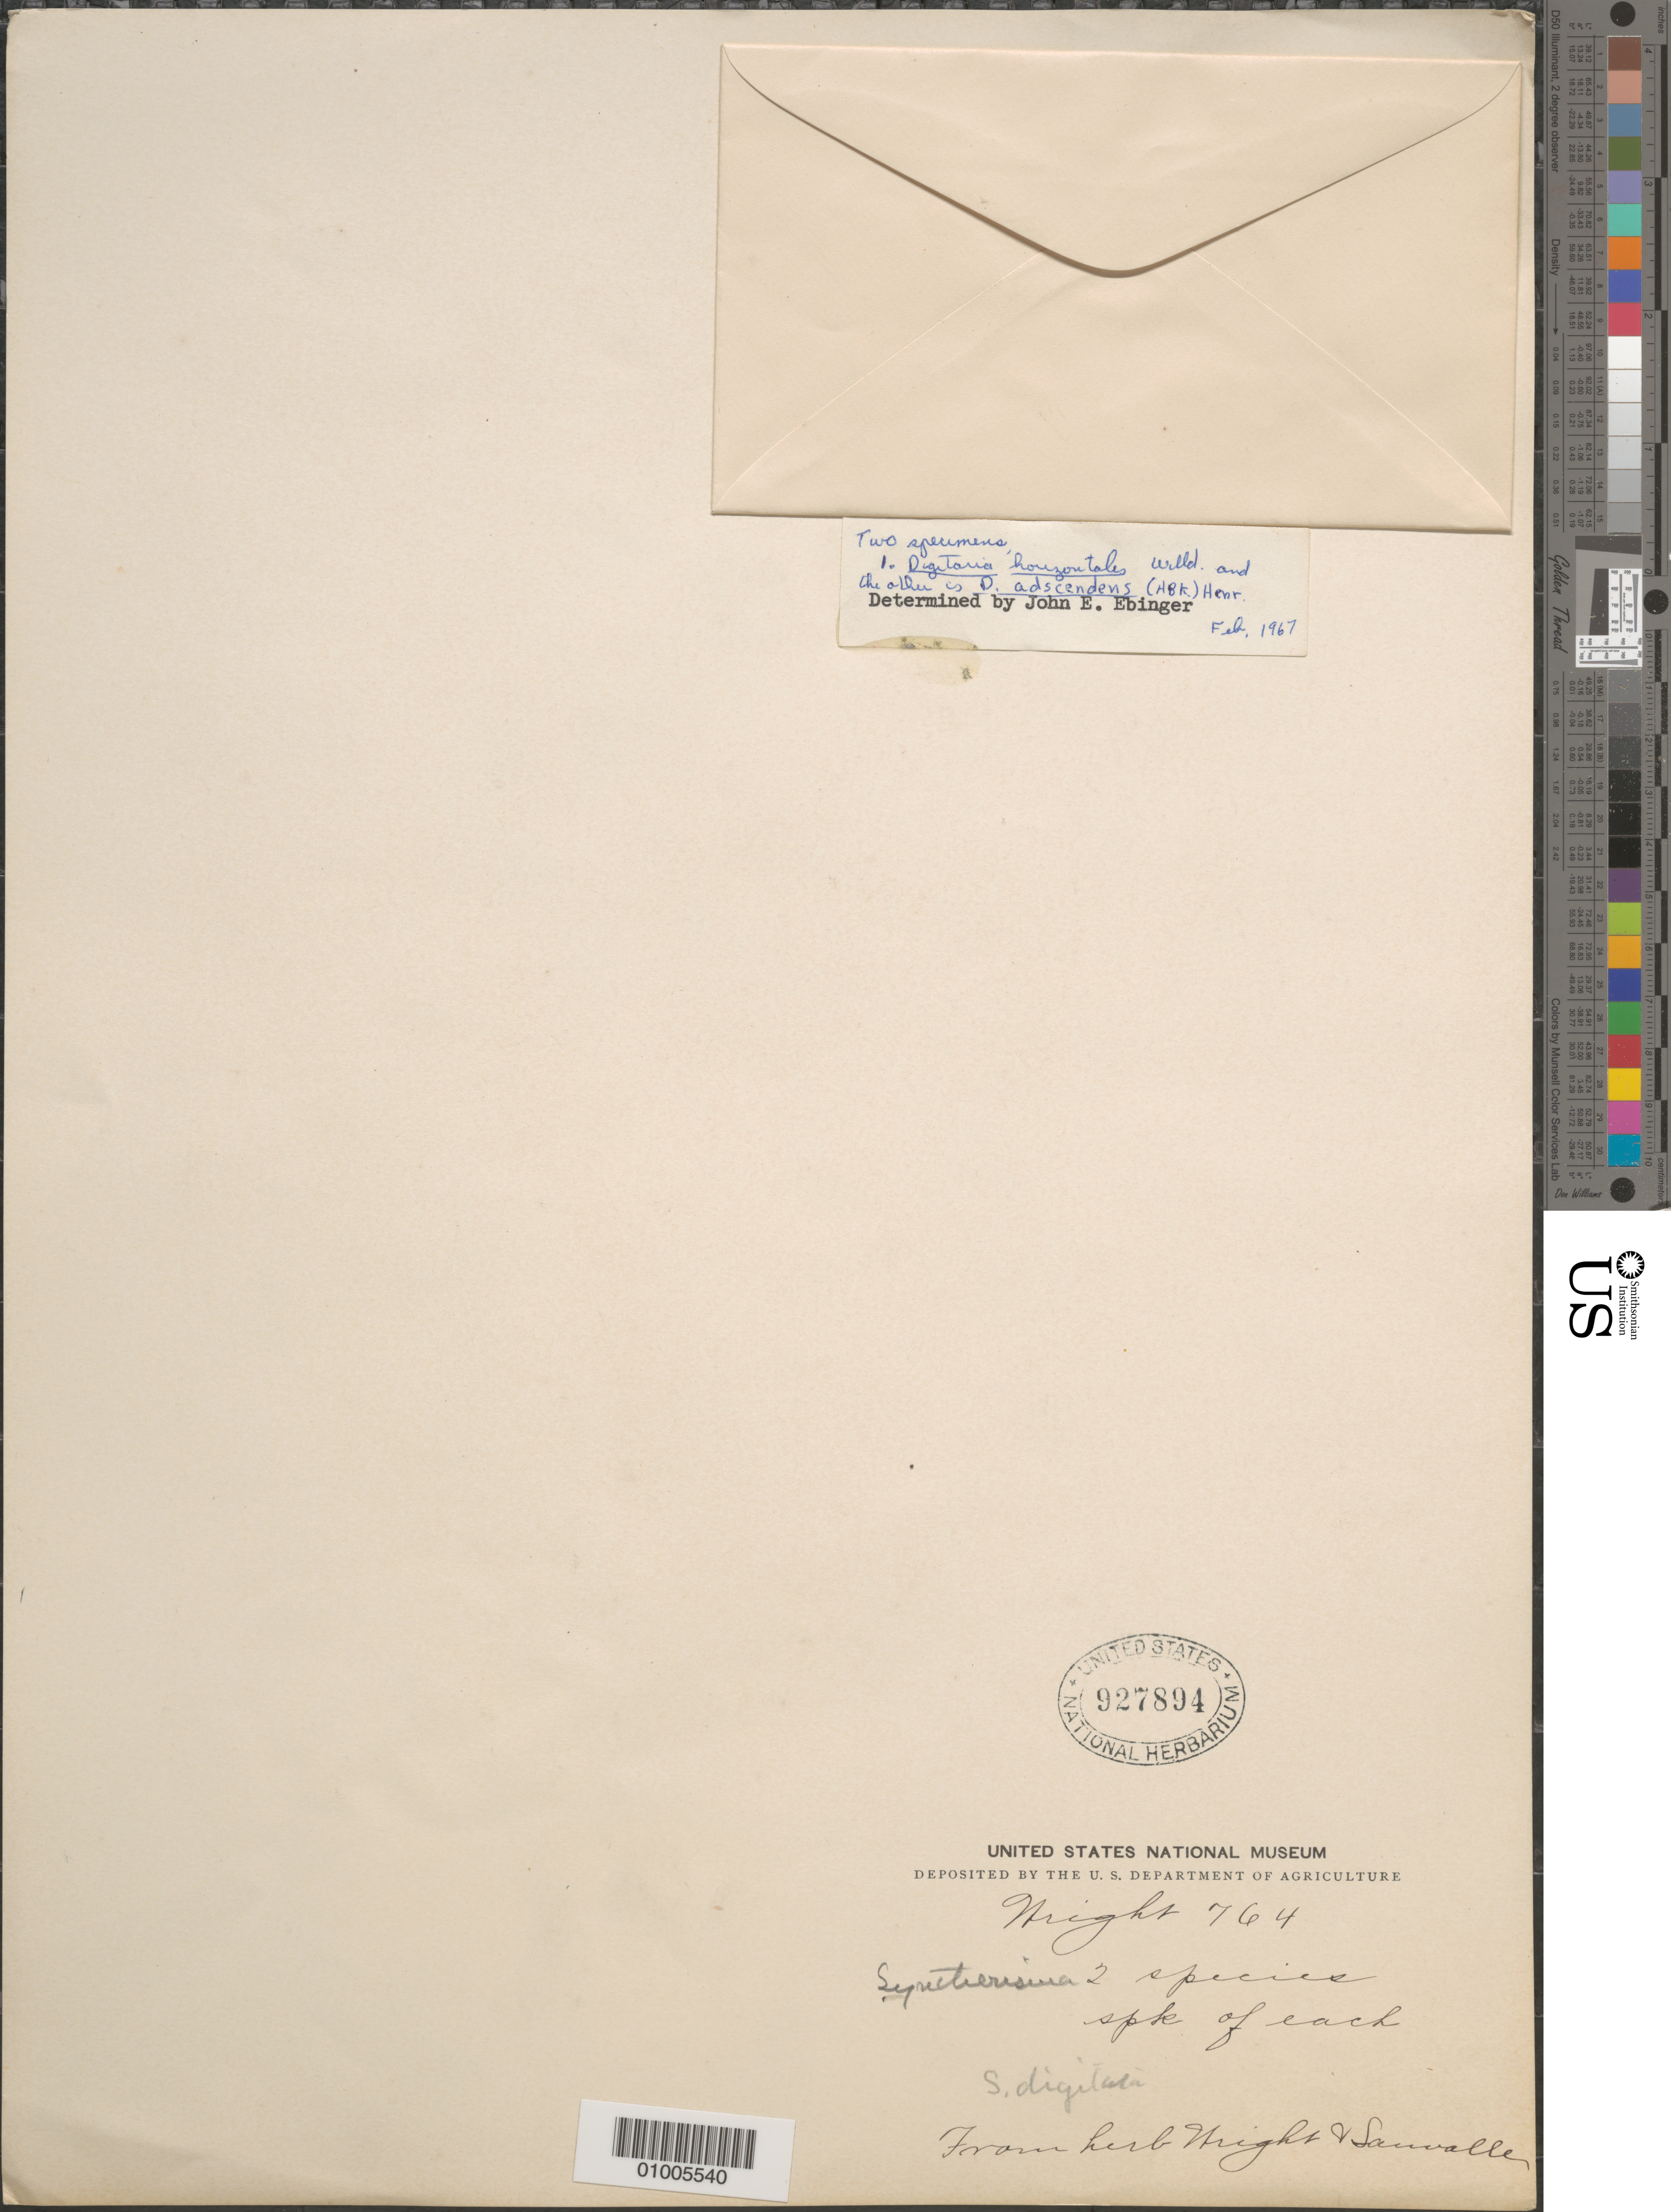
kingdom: Plantae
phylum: Tracheophyta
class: Liliopsida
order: Poales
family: Poaceae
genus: Digitaria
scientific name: Digitaria horizontalis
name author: Willd.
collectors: Wright, --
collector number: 764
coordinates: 0 N, 0 E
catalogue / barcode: US 927894